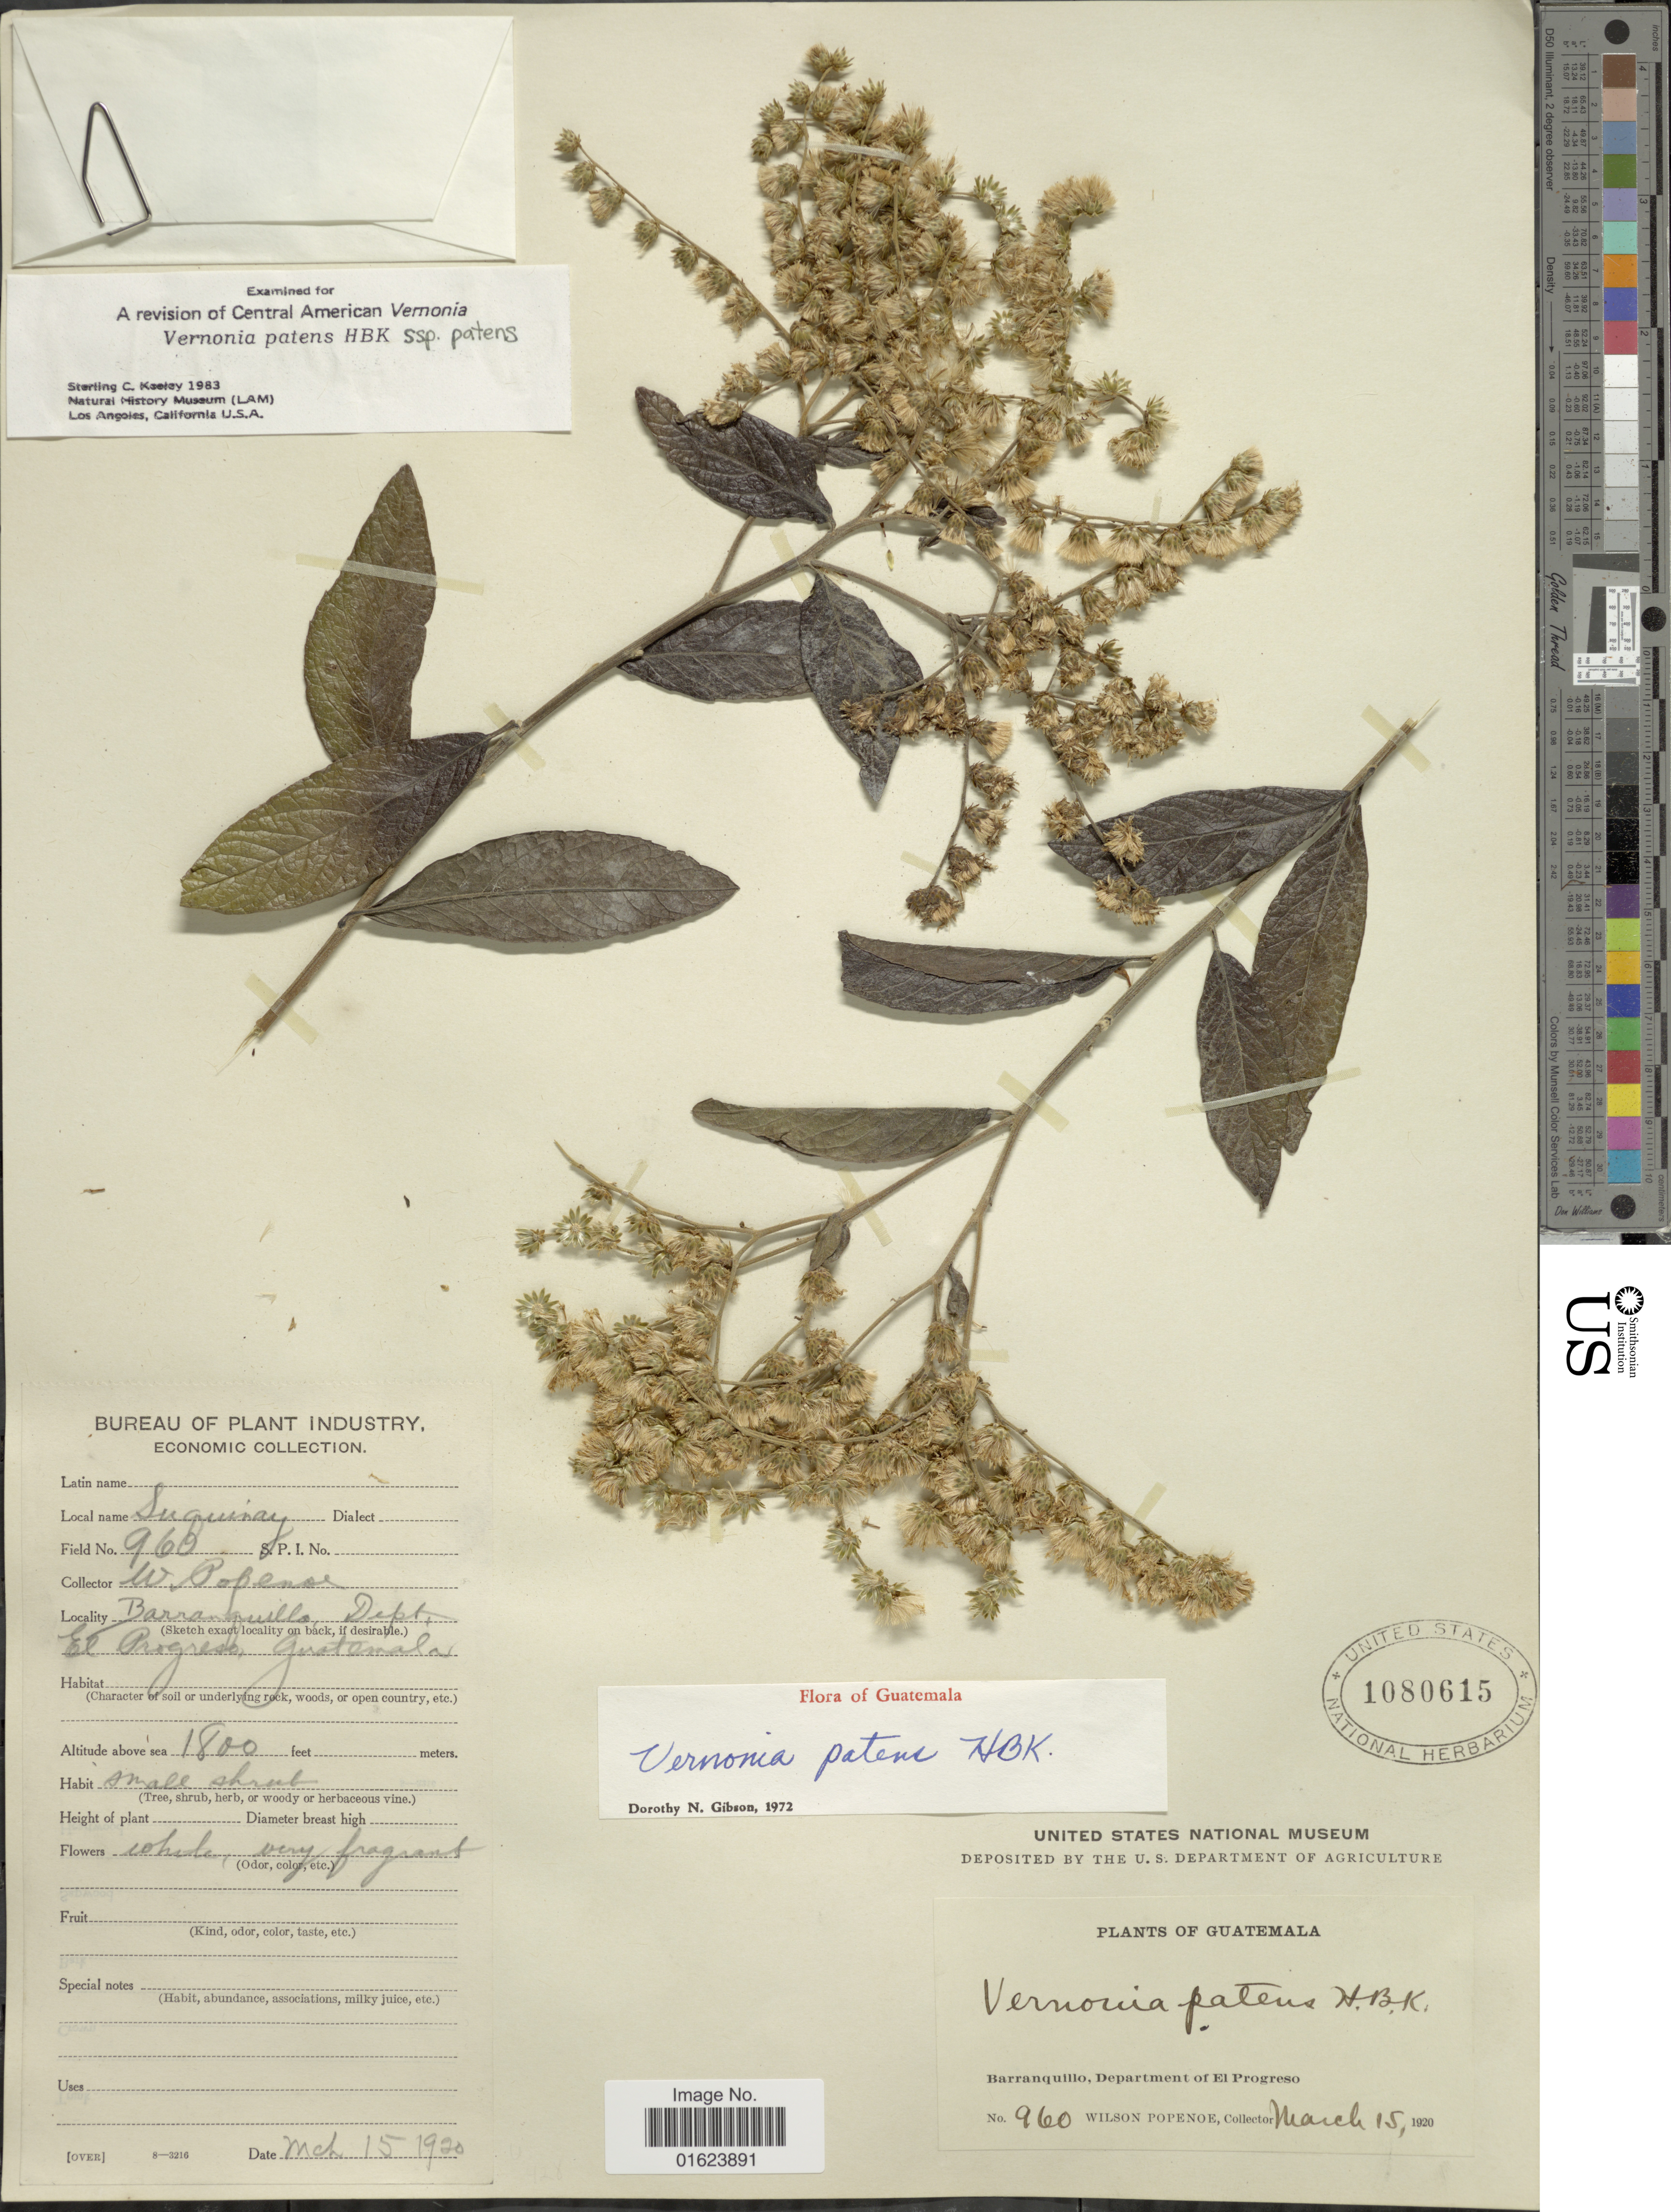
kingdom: Plantae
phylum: Tracheophyta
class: Magnoliopsida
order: Asterales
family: Asteraceae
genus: Vernonanthura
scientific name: Vernonanthura patens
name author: (Kunth) H. Rob.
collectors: W. Popenoe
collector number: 960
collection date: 1920-03-15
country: Guatemala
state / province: El Progreso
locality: Barranquillo, Department of El Progresso., Guatemala.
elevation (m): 549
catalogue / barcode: US 1080615